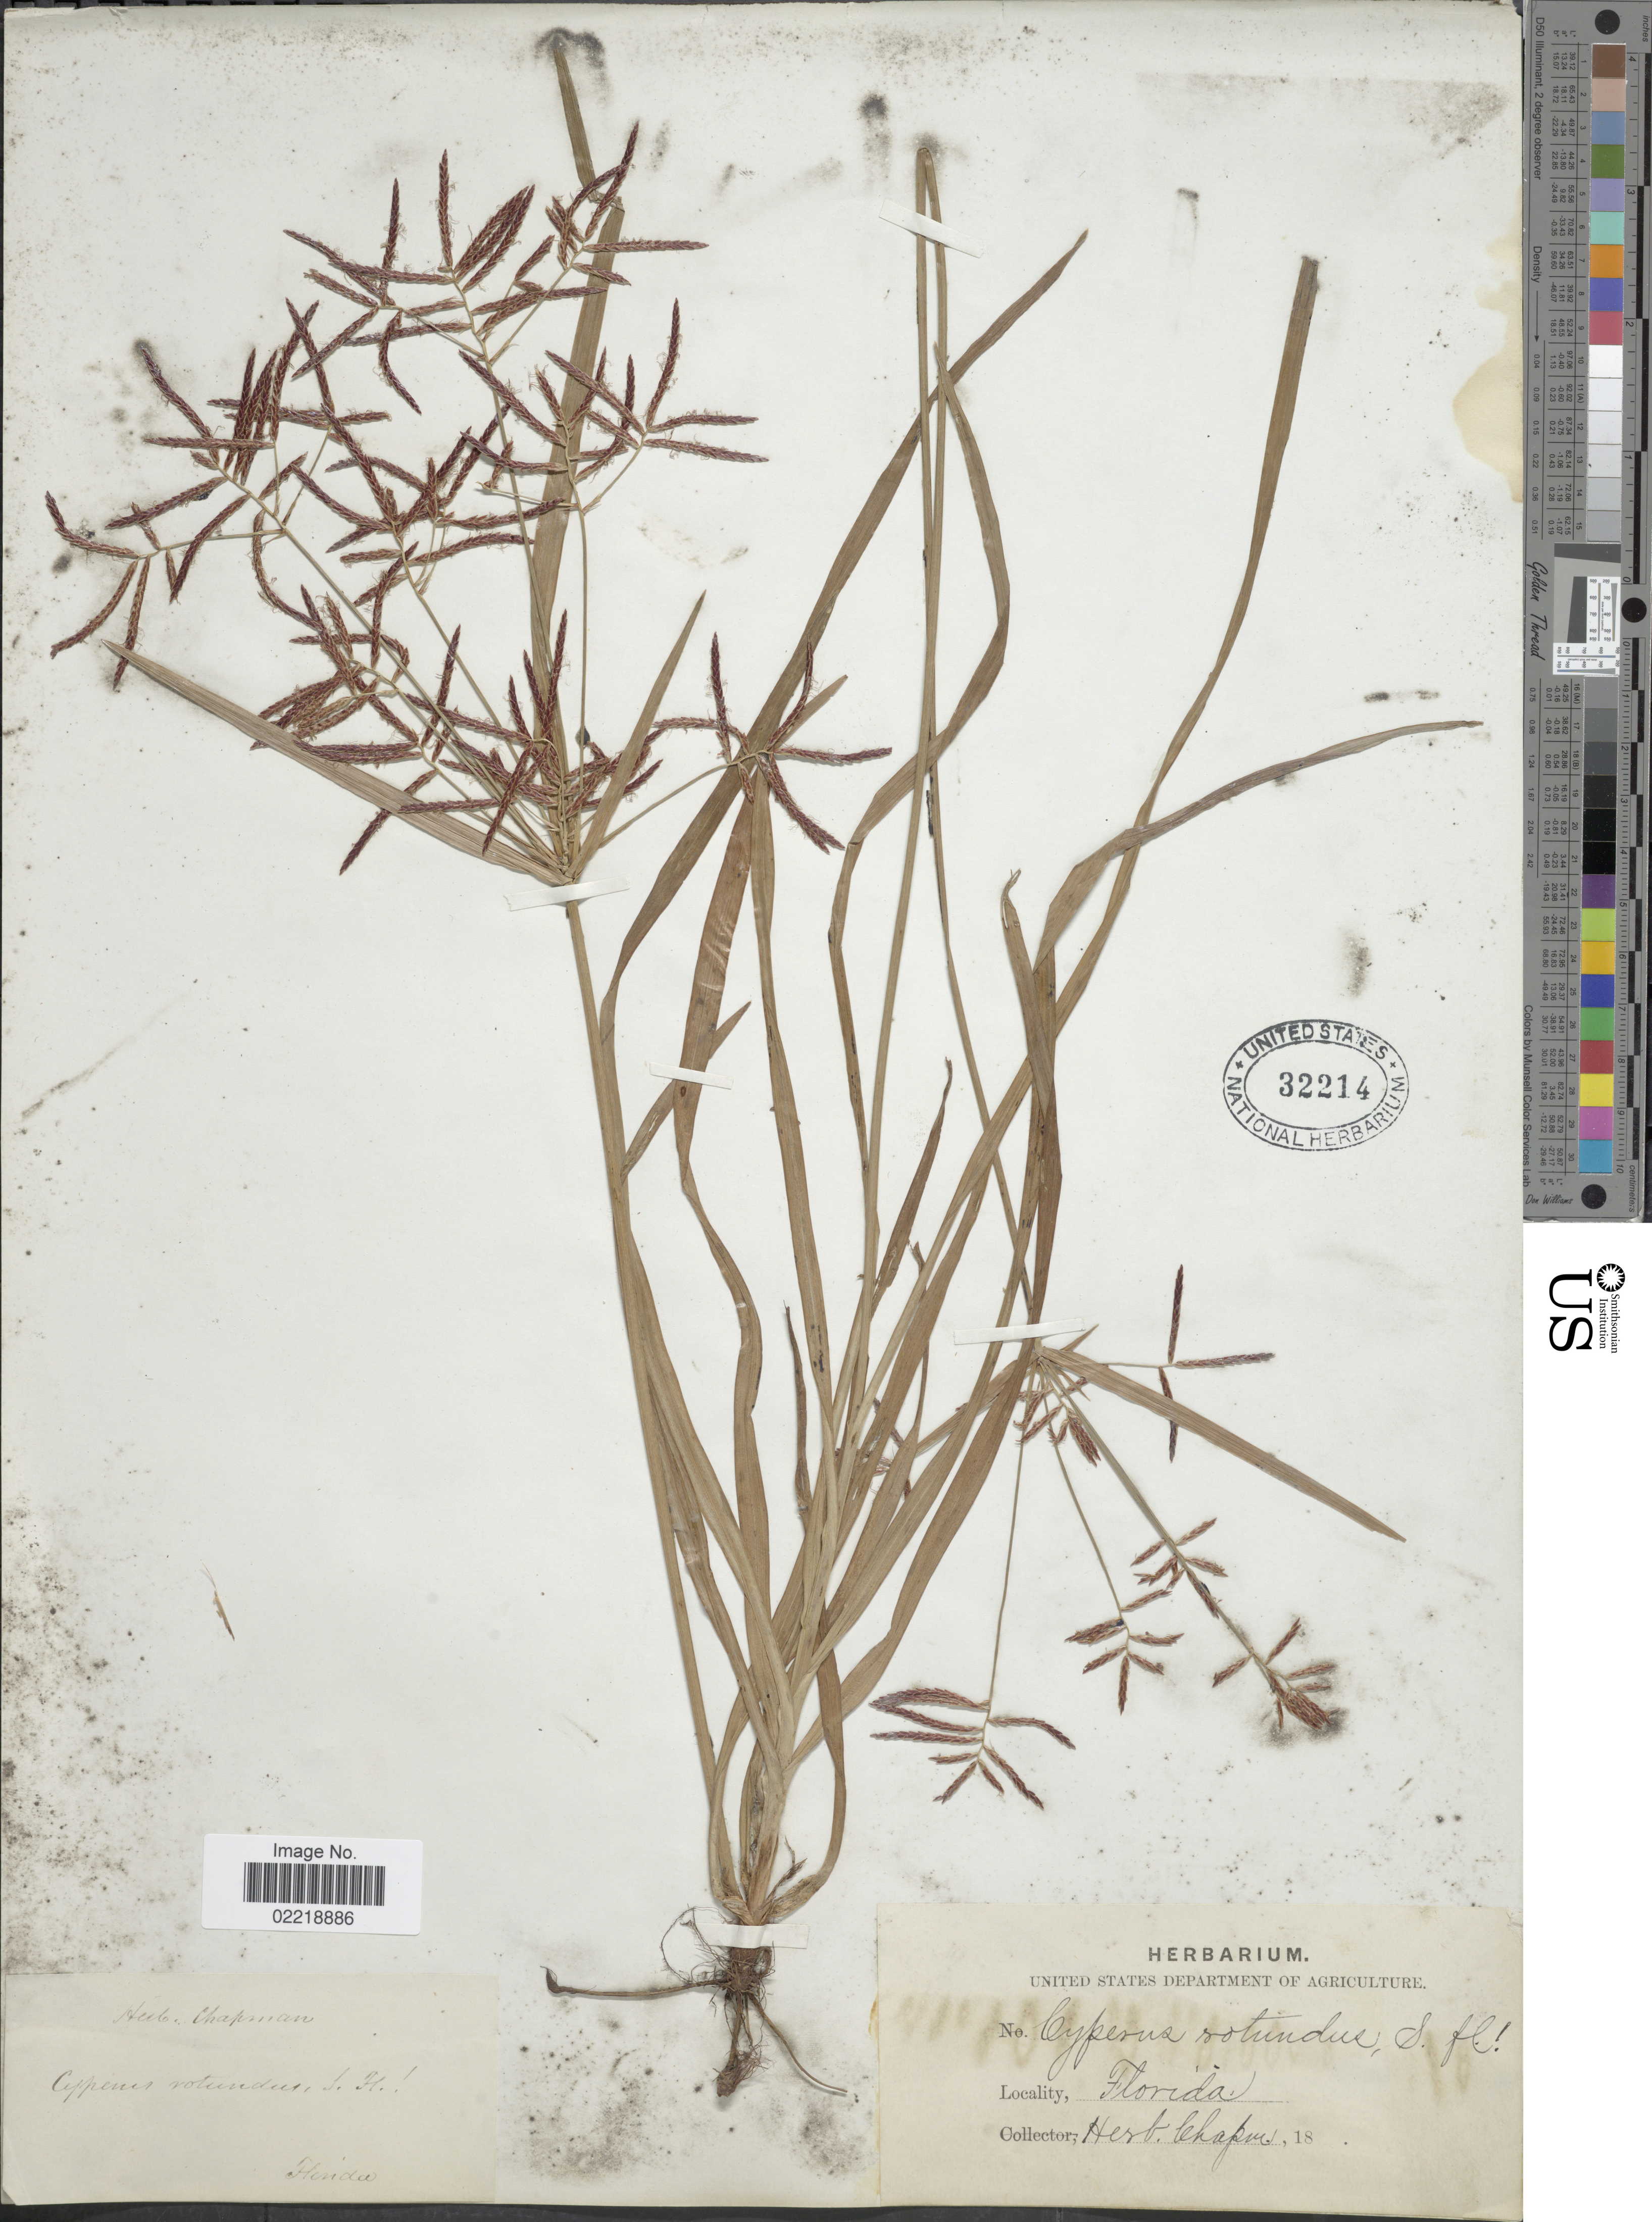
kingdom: Plantae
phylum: Tracheophyta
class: Liliopsida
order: Poales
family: Cyperaceae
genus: Cyperus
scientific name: Cyperus rotundus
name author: L.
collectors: ex herb. Chapman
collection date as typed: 18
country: United States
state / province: Florida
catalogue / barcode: US 32214